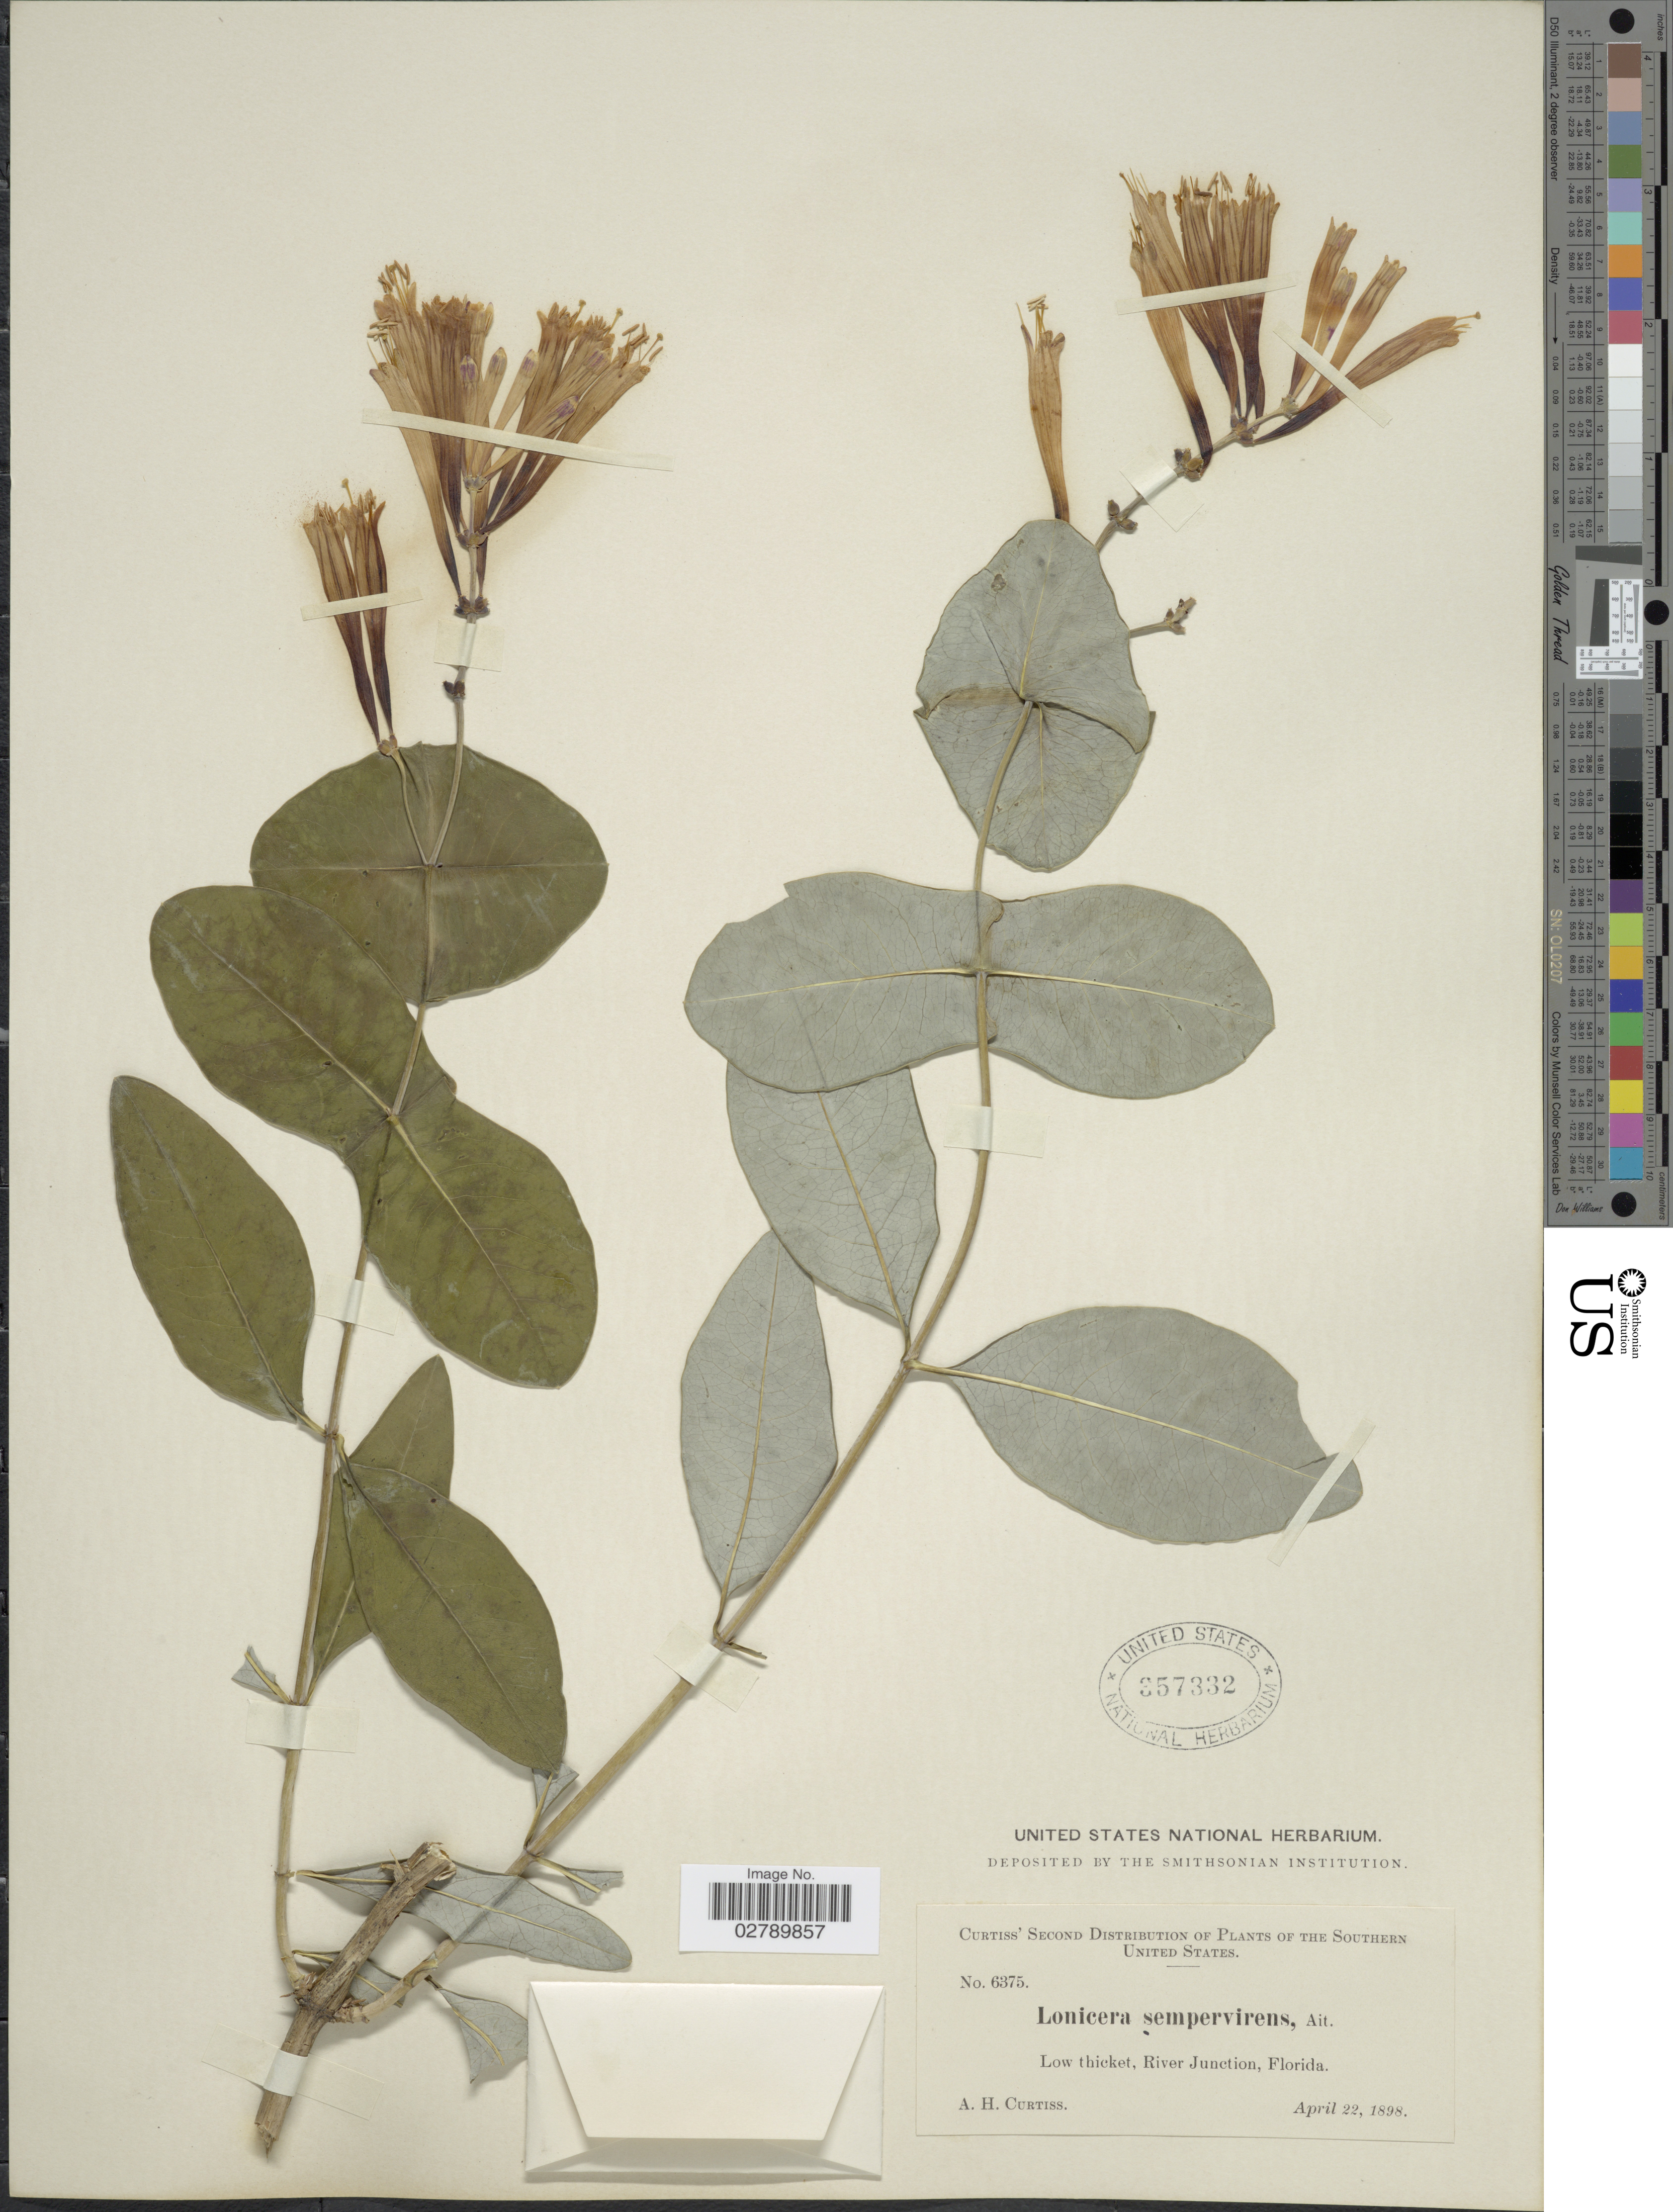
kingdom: Plantae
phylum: Tracheophyta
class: Magnoliopsida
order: Dipsacales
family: Caprifoliaceae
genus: Lonicera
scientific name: Lonicera sempervirens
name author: L.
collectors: A. H. Curtiss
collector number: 6375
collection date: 1898-04-22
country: United States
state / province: Florida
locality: Southern United States. Low thicket, River Junction.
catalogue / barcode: US 357332